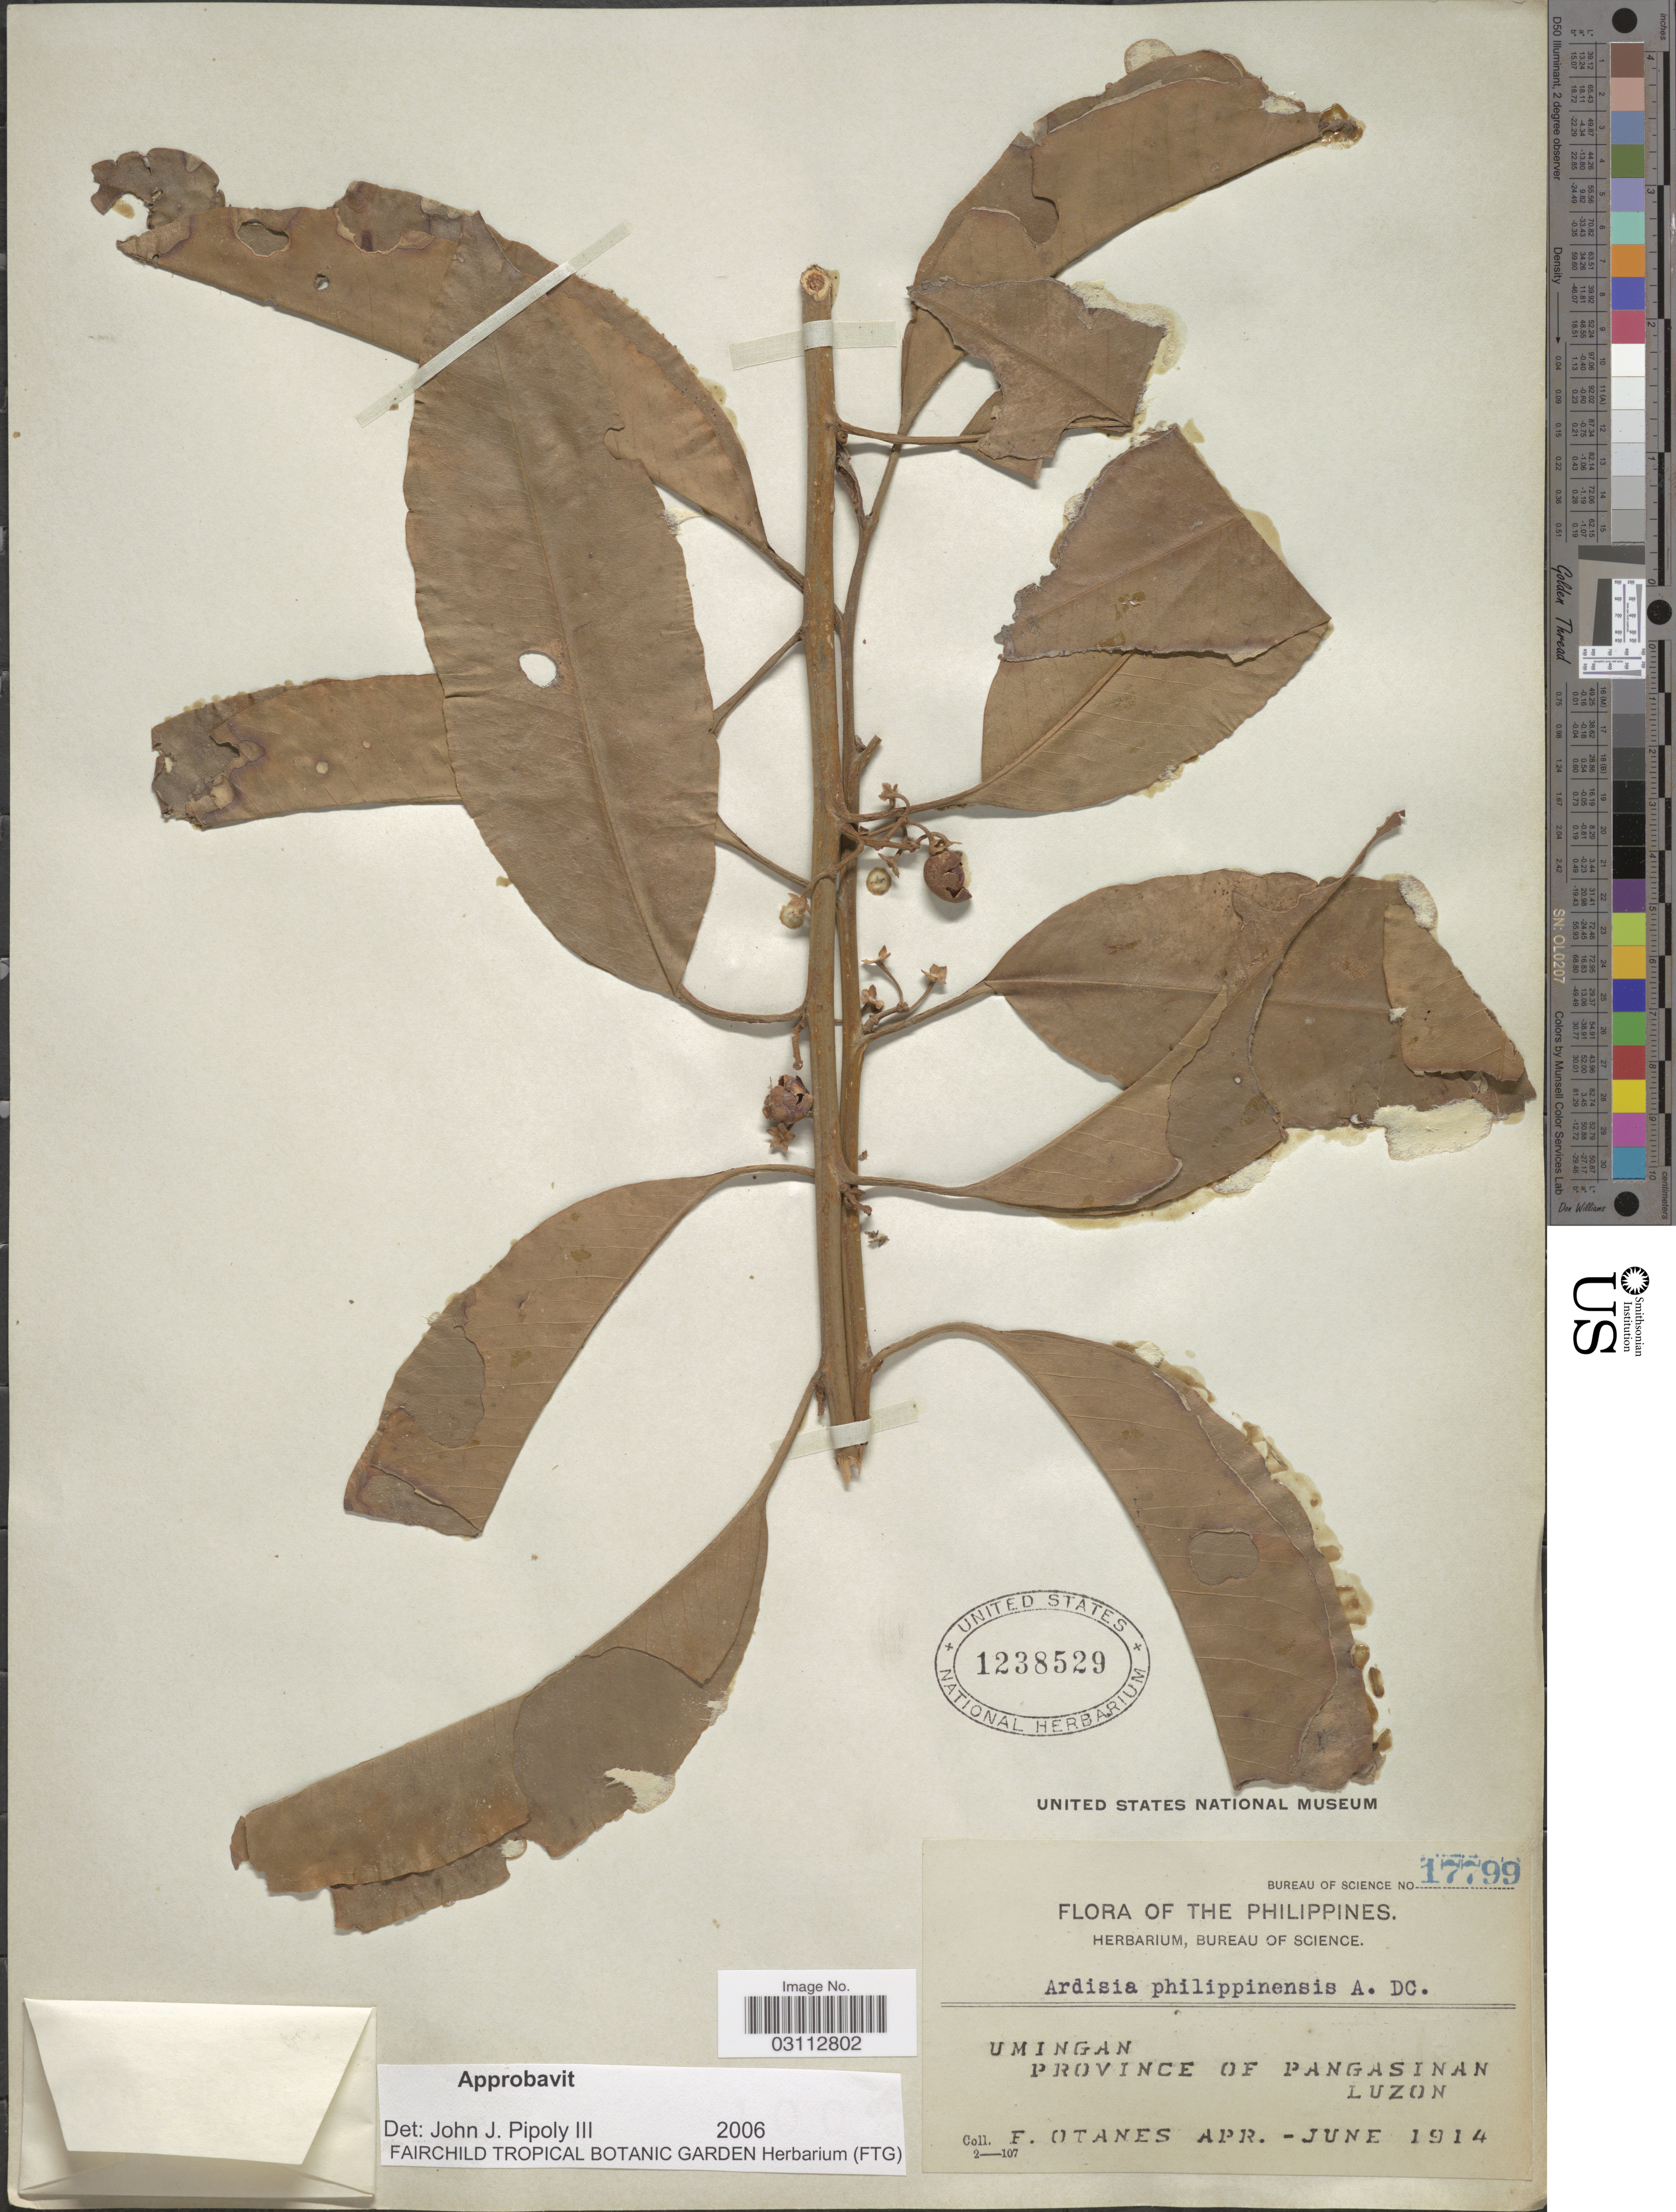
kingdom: Plantae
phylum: Tracheophyta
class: Magnoliopsida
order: Ericales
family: Primulaceae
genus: Ardisia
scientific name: Ardisia philippinensis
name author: A. DC.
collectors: F. Q. Otanes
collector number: Bureau of Science 17799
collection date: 1914-04/1914-06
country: Philippines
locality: Umingan. Province of Pangasinan. Luzon.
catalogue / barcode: US 1238529